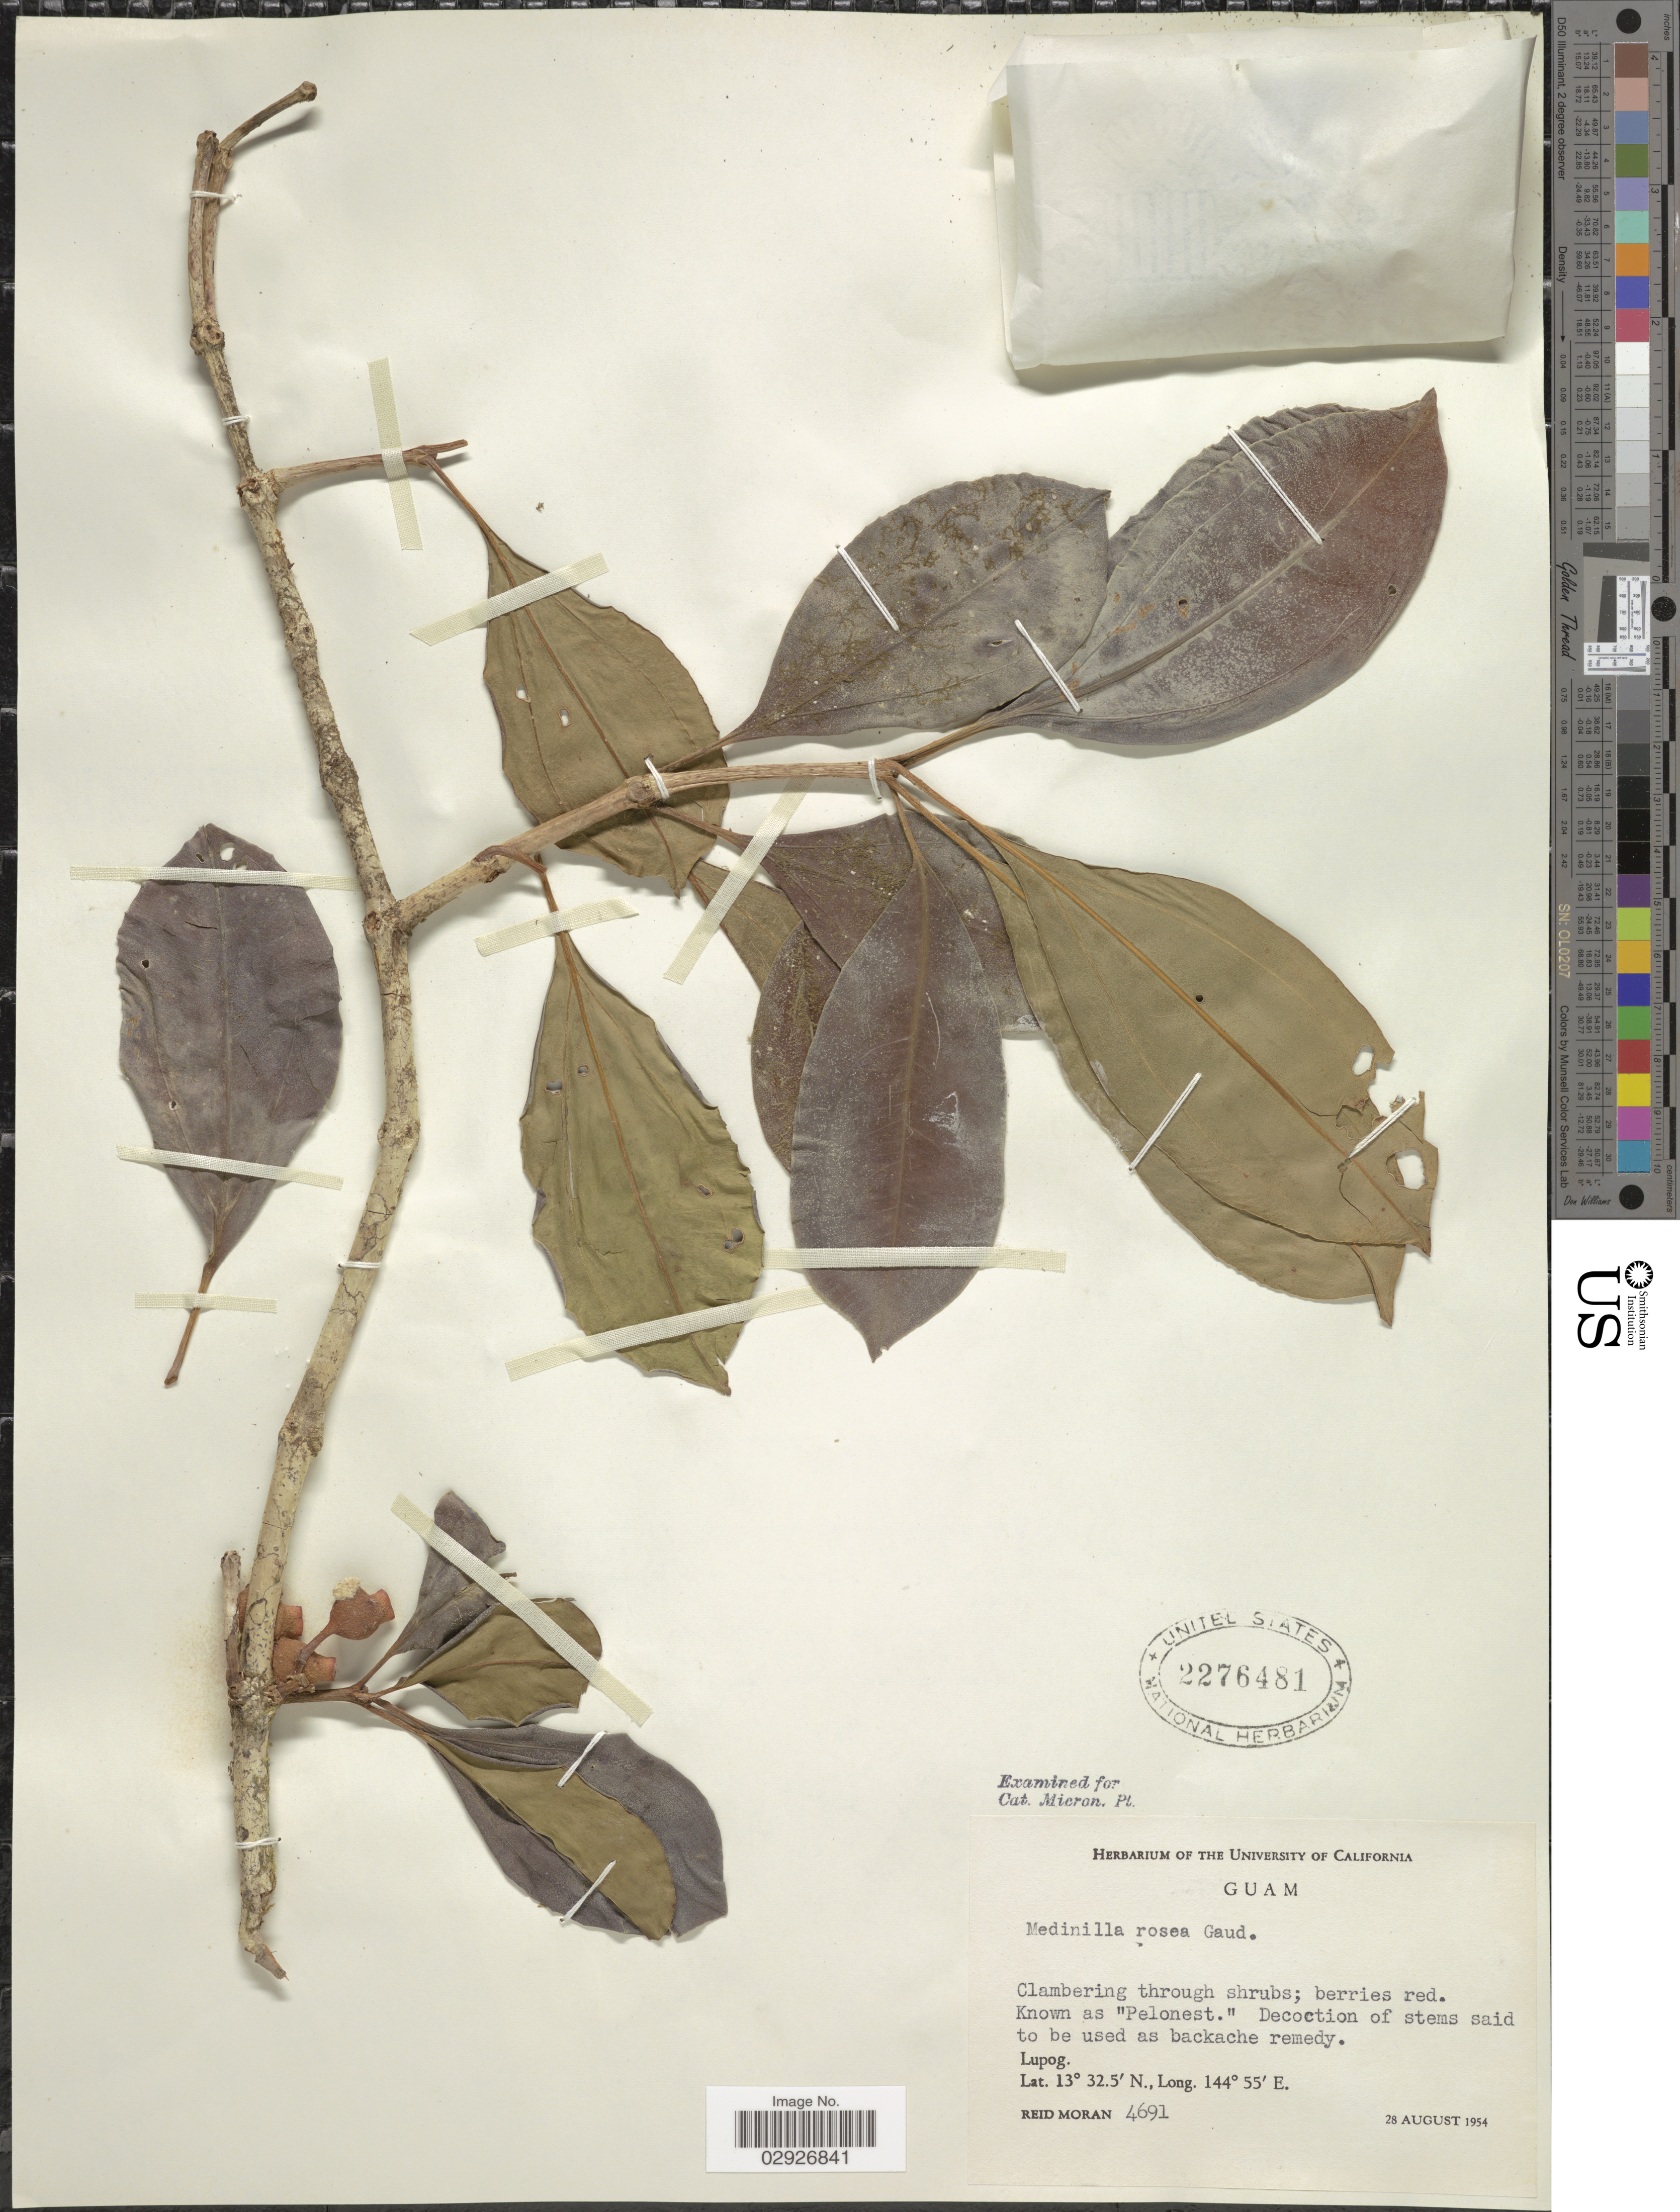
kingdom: Plantae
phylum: Tracheophyta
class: Magnoliopsida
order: Myrtales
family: Melastomataceae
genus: Medinilla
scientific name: Medinilla medinilliana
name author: (Gaudich.) Fosberg & Sachet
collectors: R. Moran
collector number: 4691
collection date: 1954-08-28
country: Guam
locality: Lupog.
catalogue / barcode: US 2276481